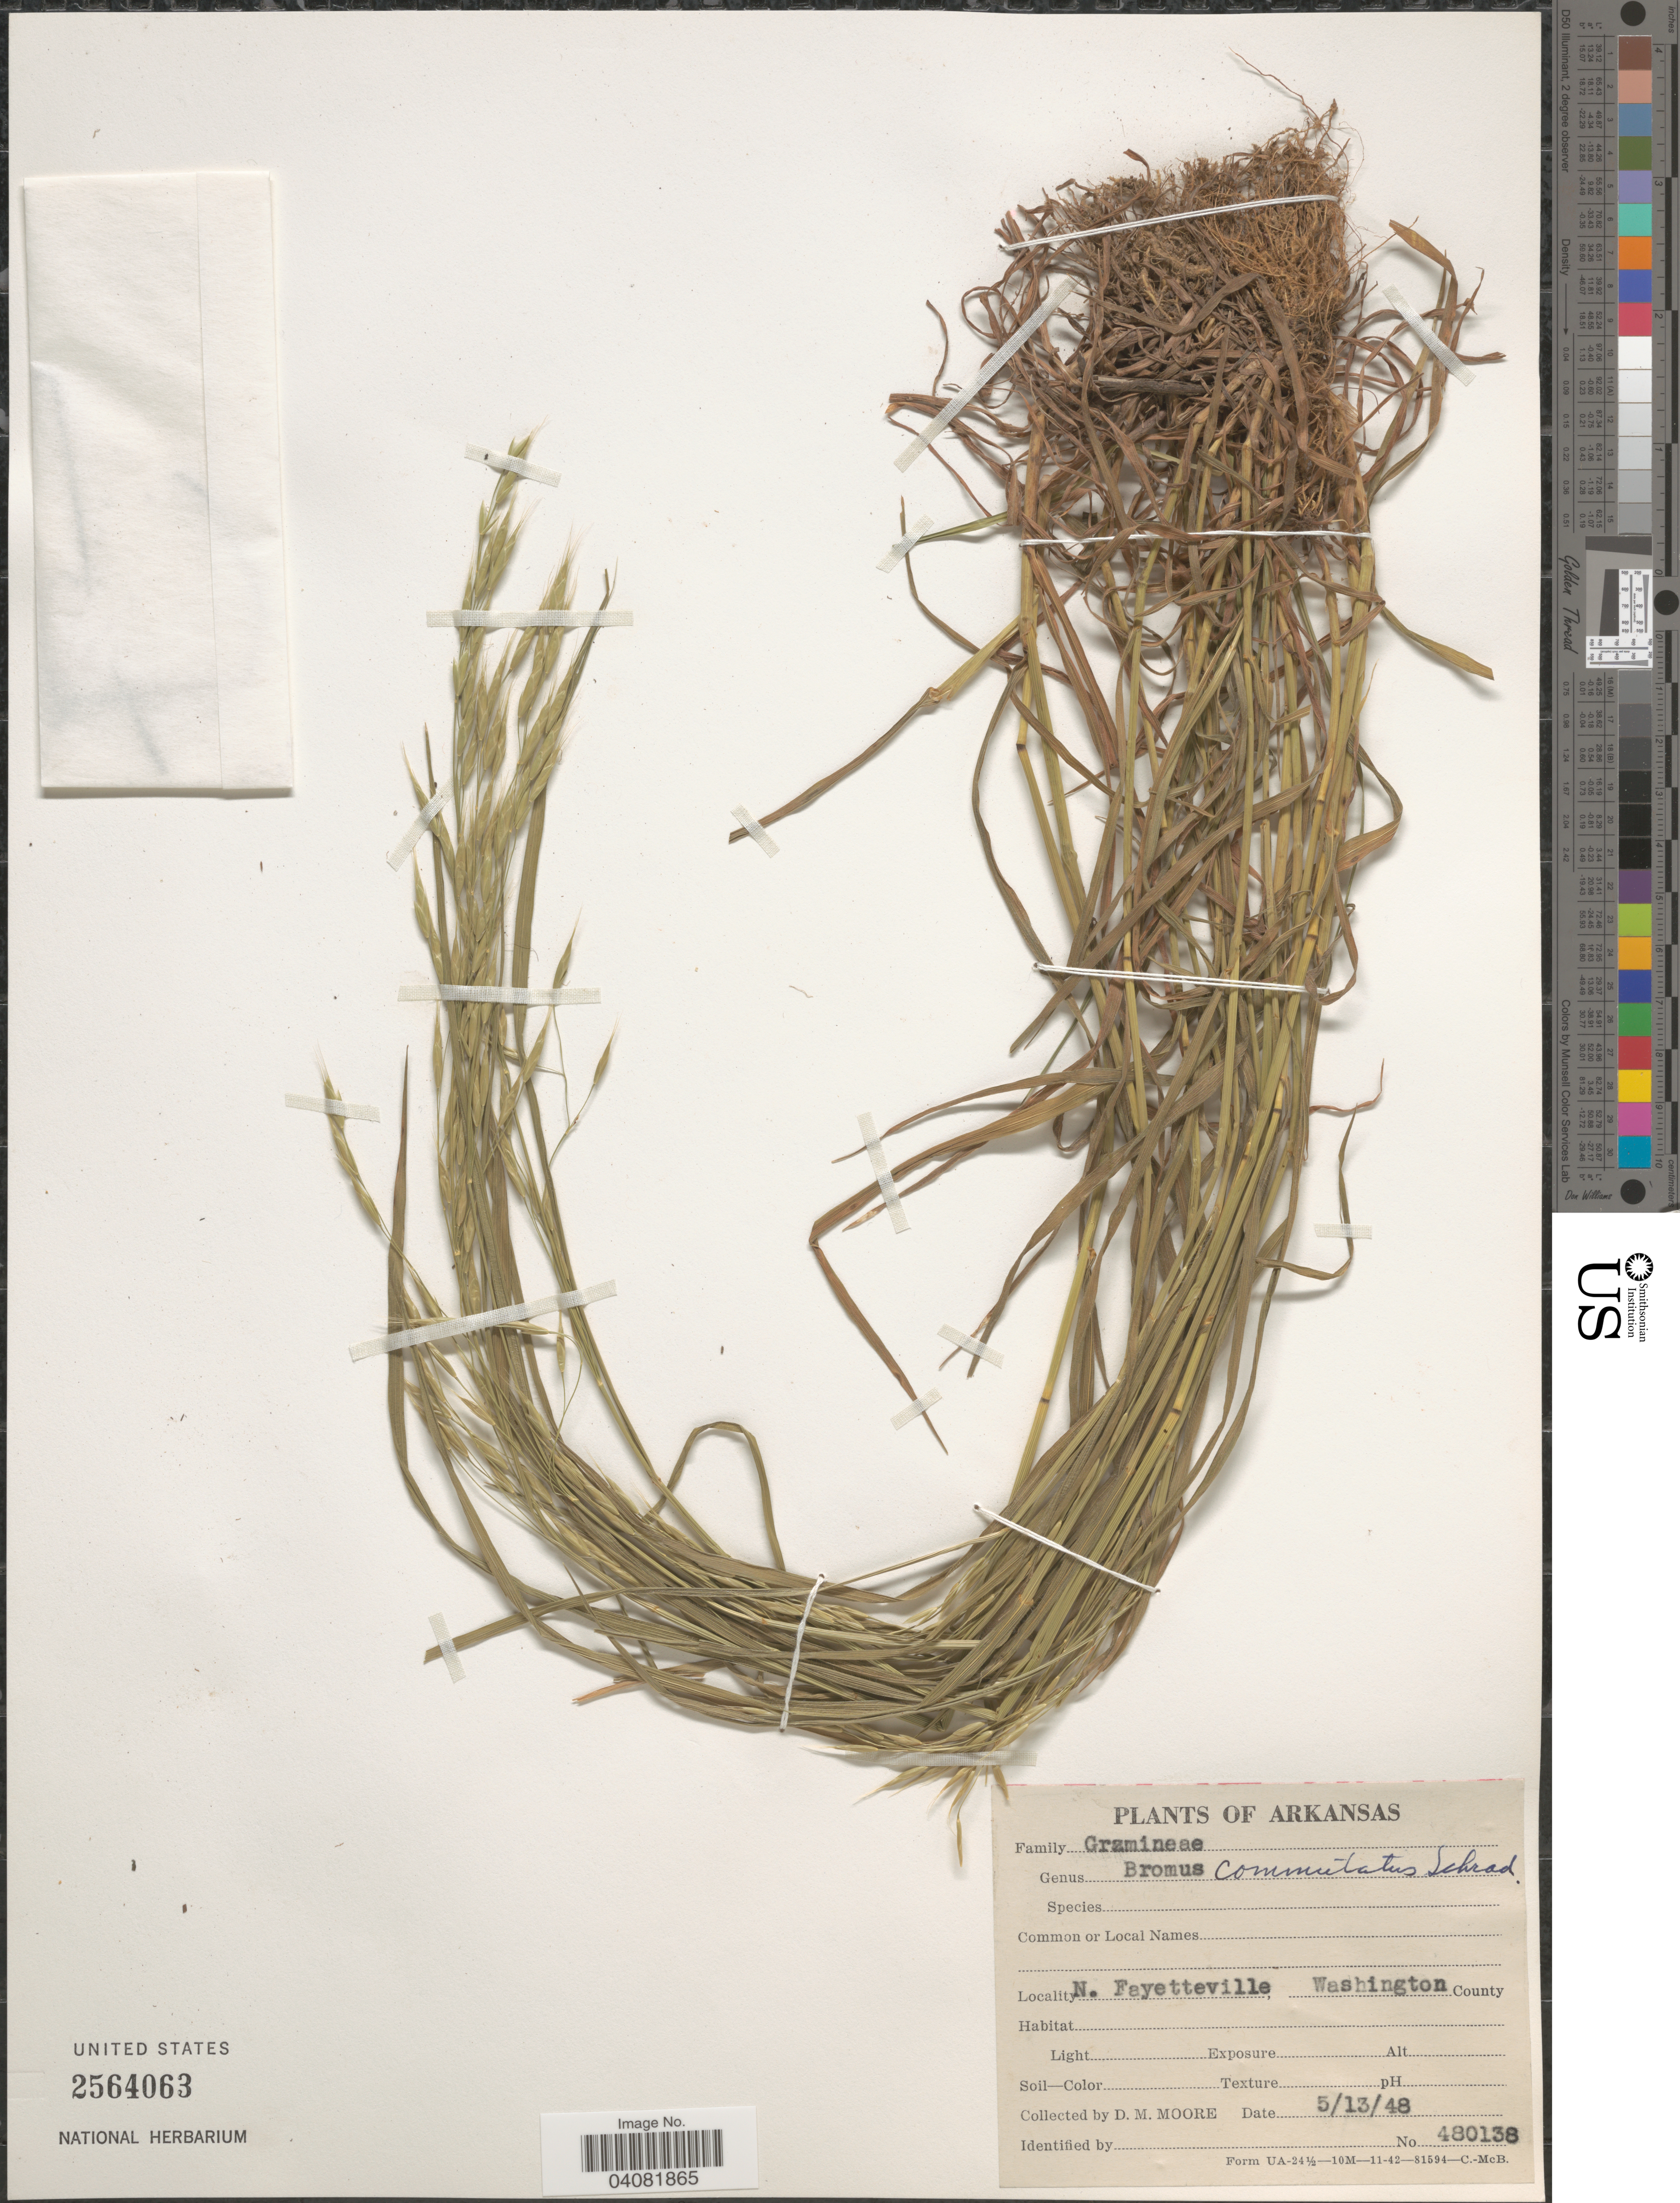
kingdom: Plantae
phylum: Tracheophyta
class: Liliopsida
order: Poales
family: Poaceae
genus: Bromus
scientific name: Bromus commutatus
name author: Schrad.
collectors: D. Moore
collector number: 480138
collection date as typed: Transcribed d/m/y: 13/5/48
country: United States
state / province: Arkansas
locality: N. Fayetteville; Washington County.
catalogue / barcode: US 2564063